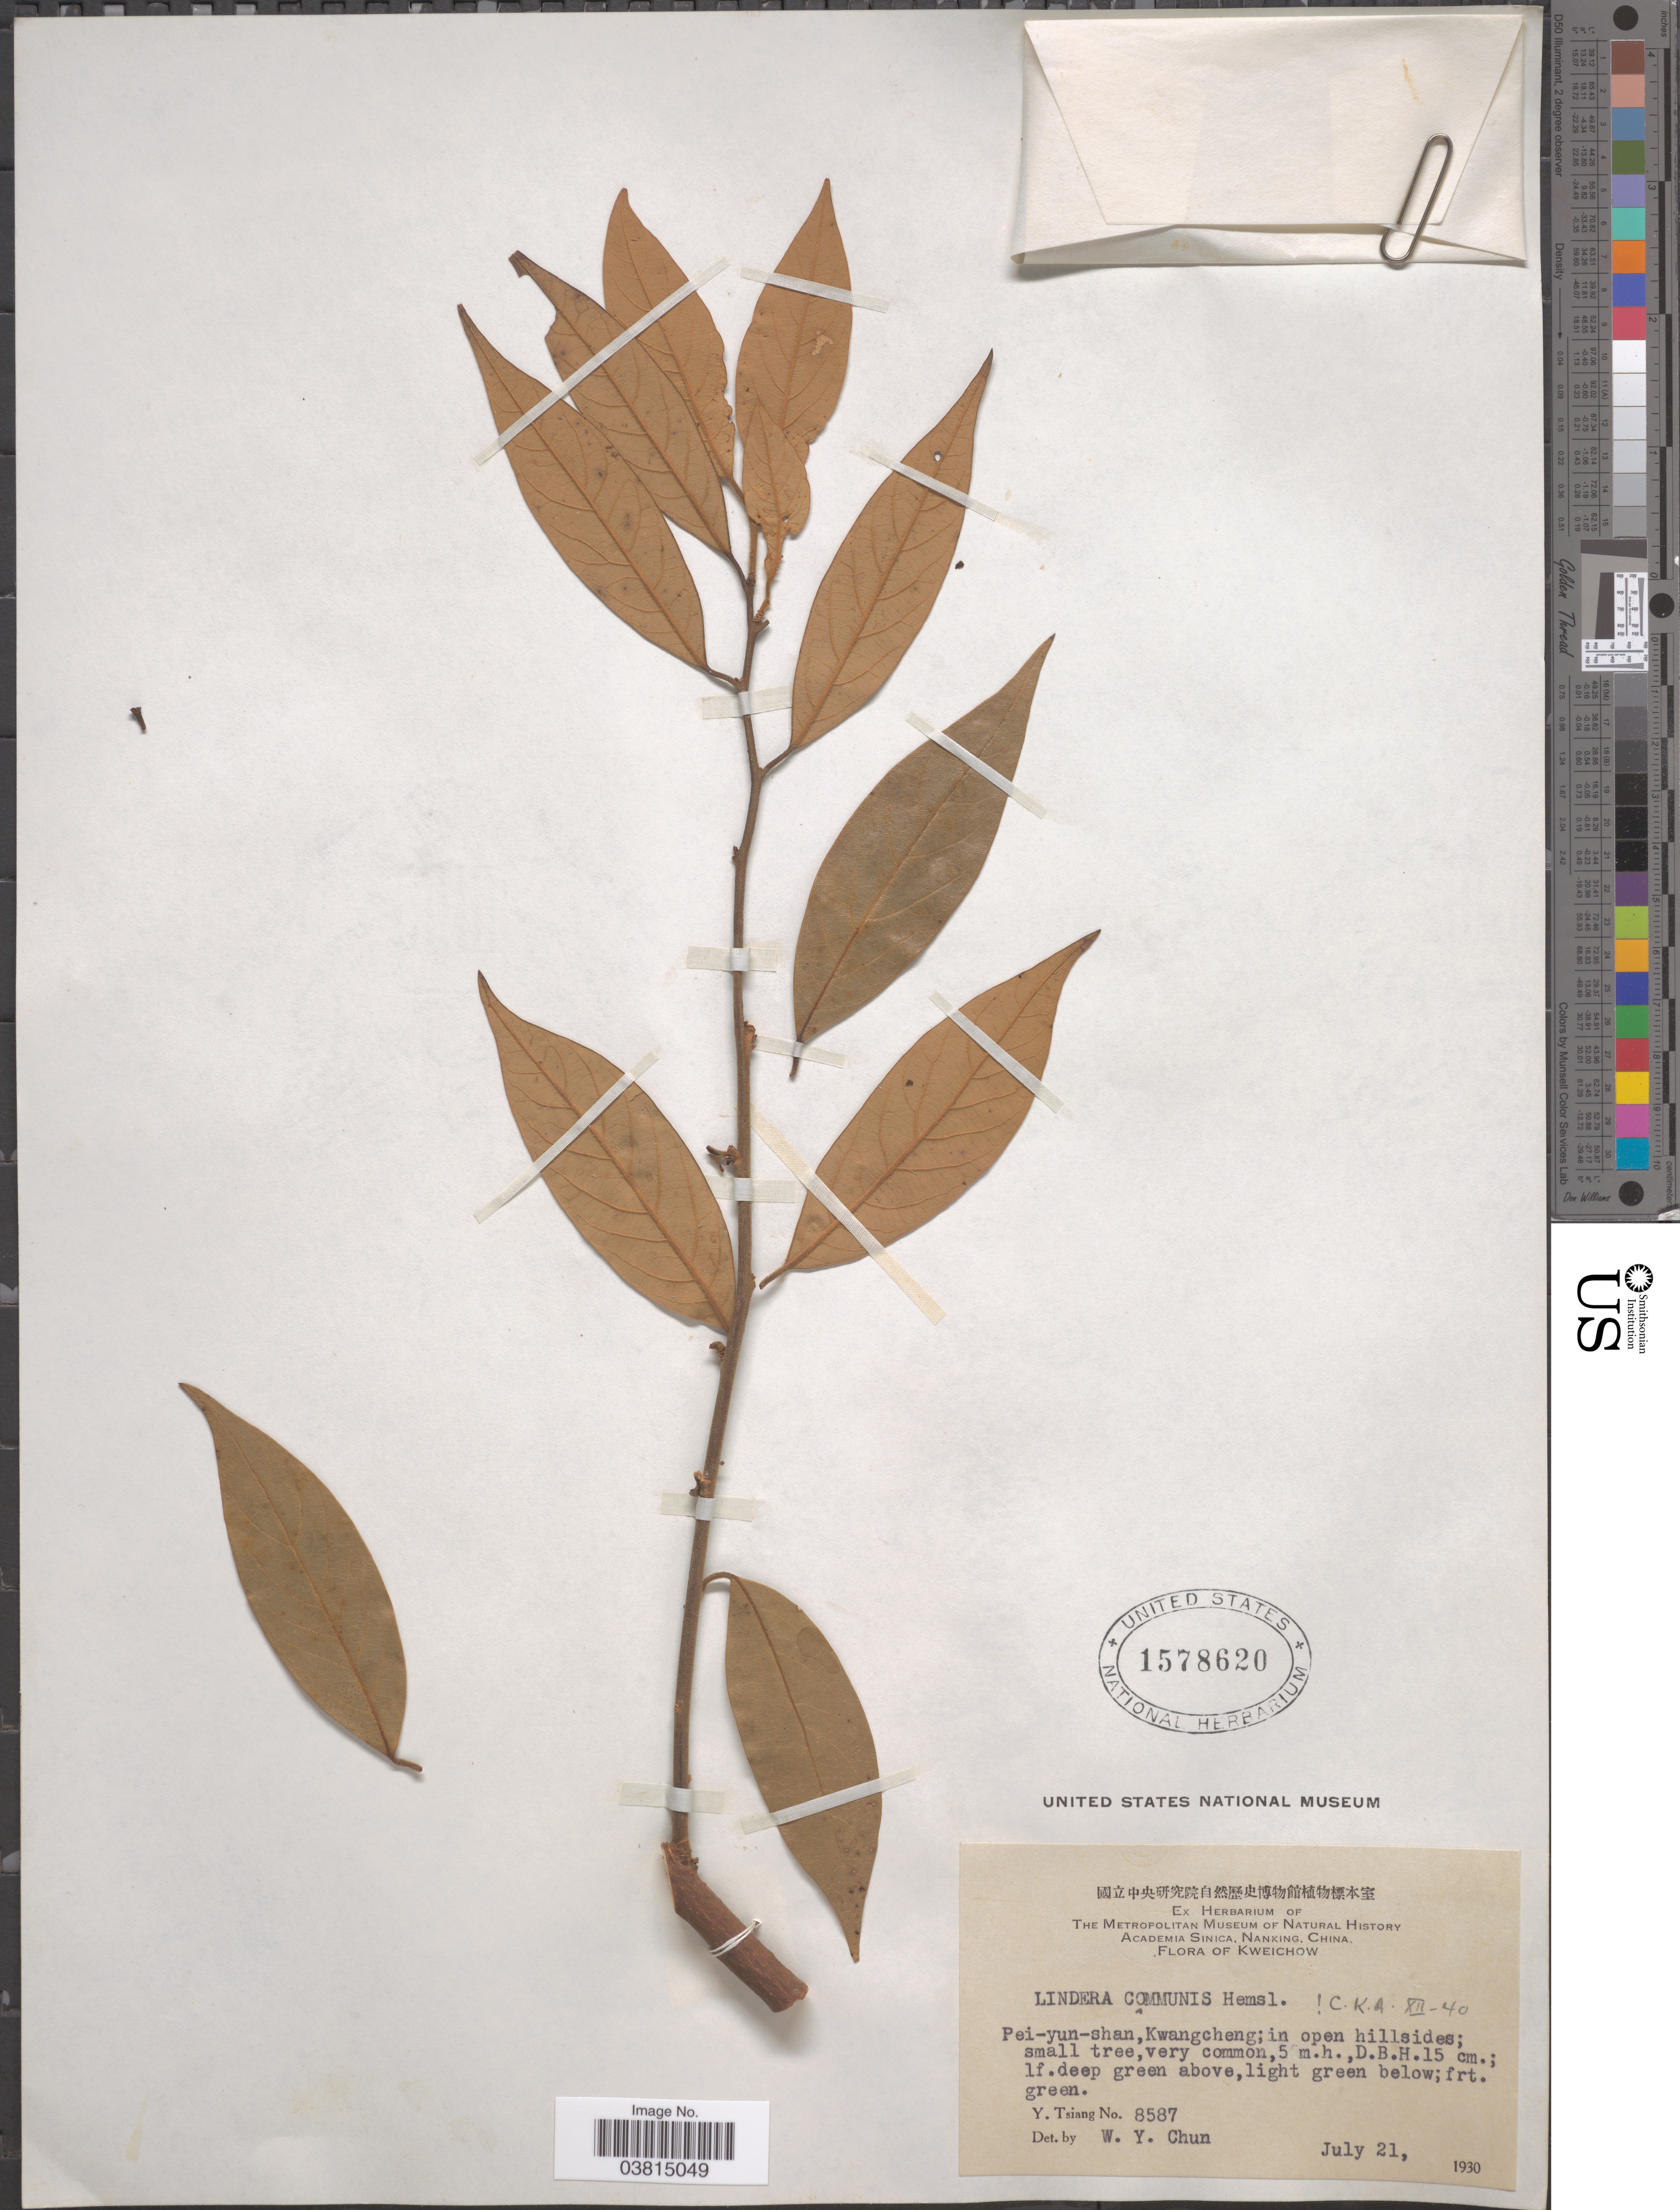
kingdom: Plantae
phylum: Tracheophyta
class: Magnoliopsida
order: Laurales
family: Lauraceae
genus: Lindera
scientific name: Lindera communis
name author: Hemsl.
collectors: Y. Tsiang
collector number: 8587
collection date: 1930-07-21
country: China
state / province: Guizhou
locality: Kweichow. Pei-yun-shan, Kwangcheng; in open hillsides.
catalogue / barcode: US 1578620